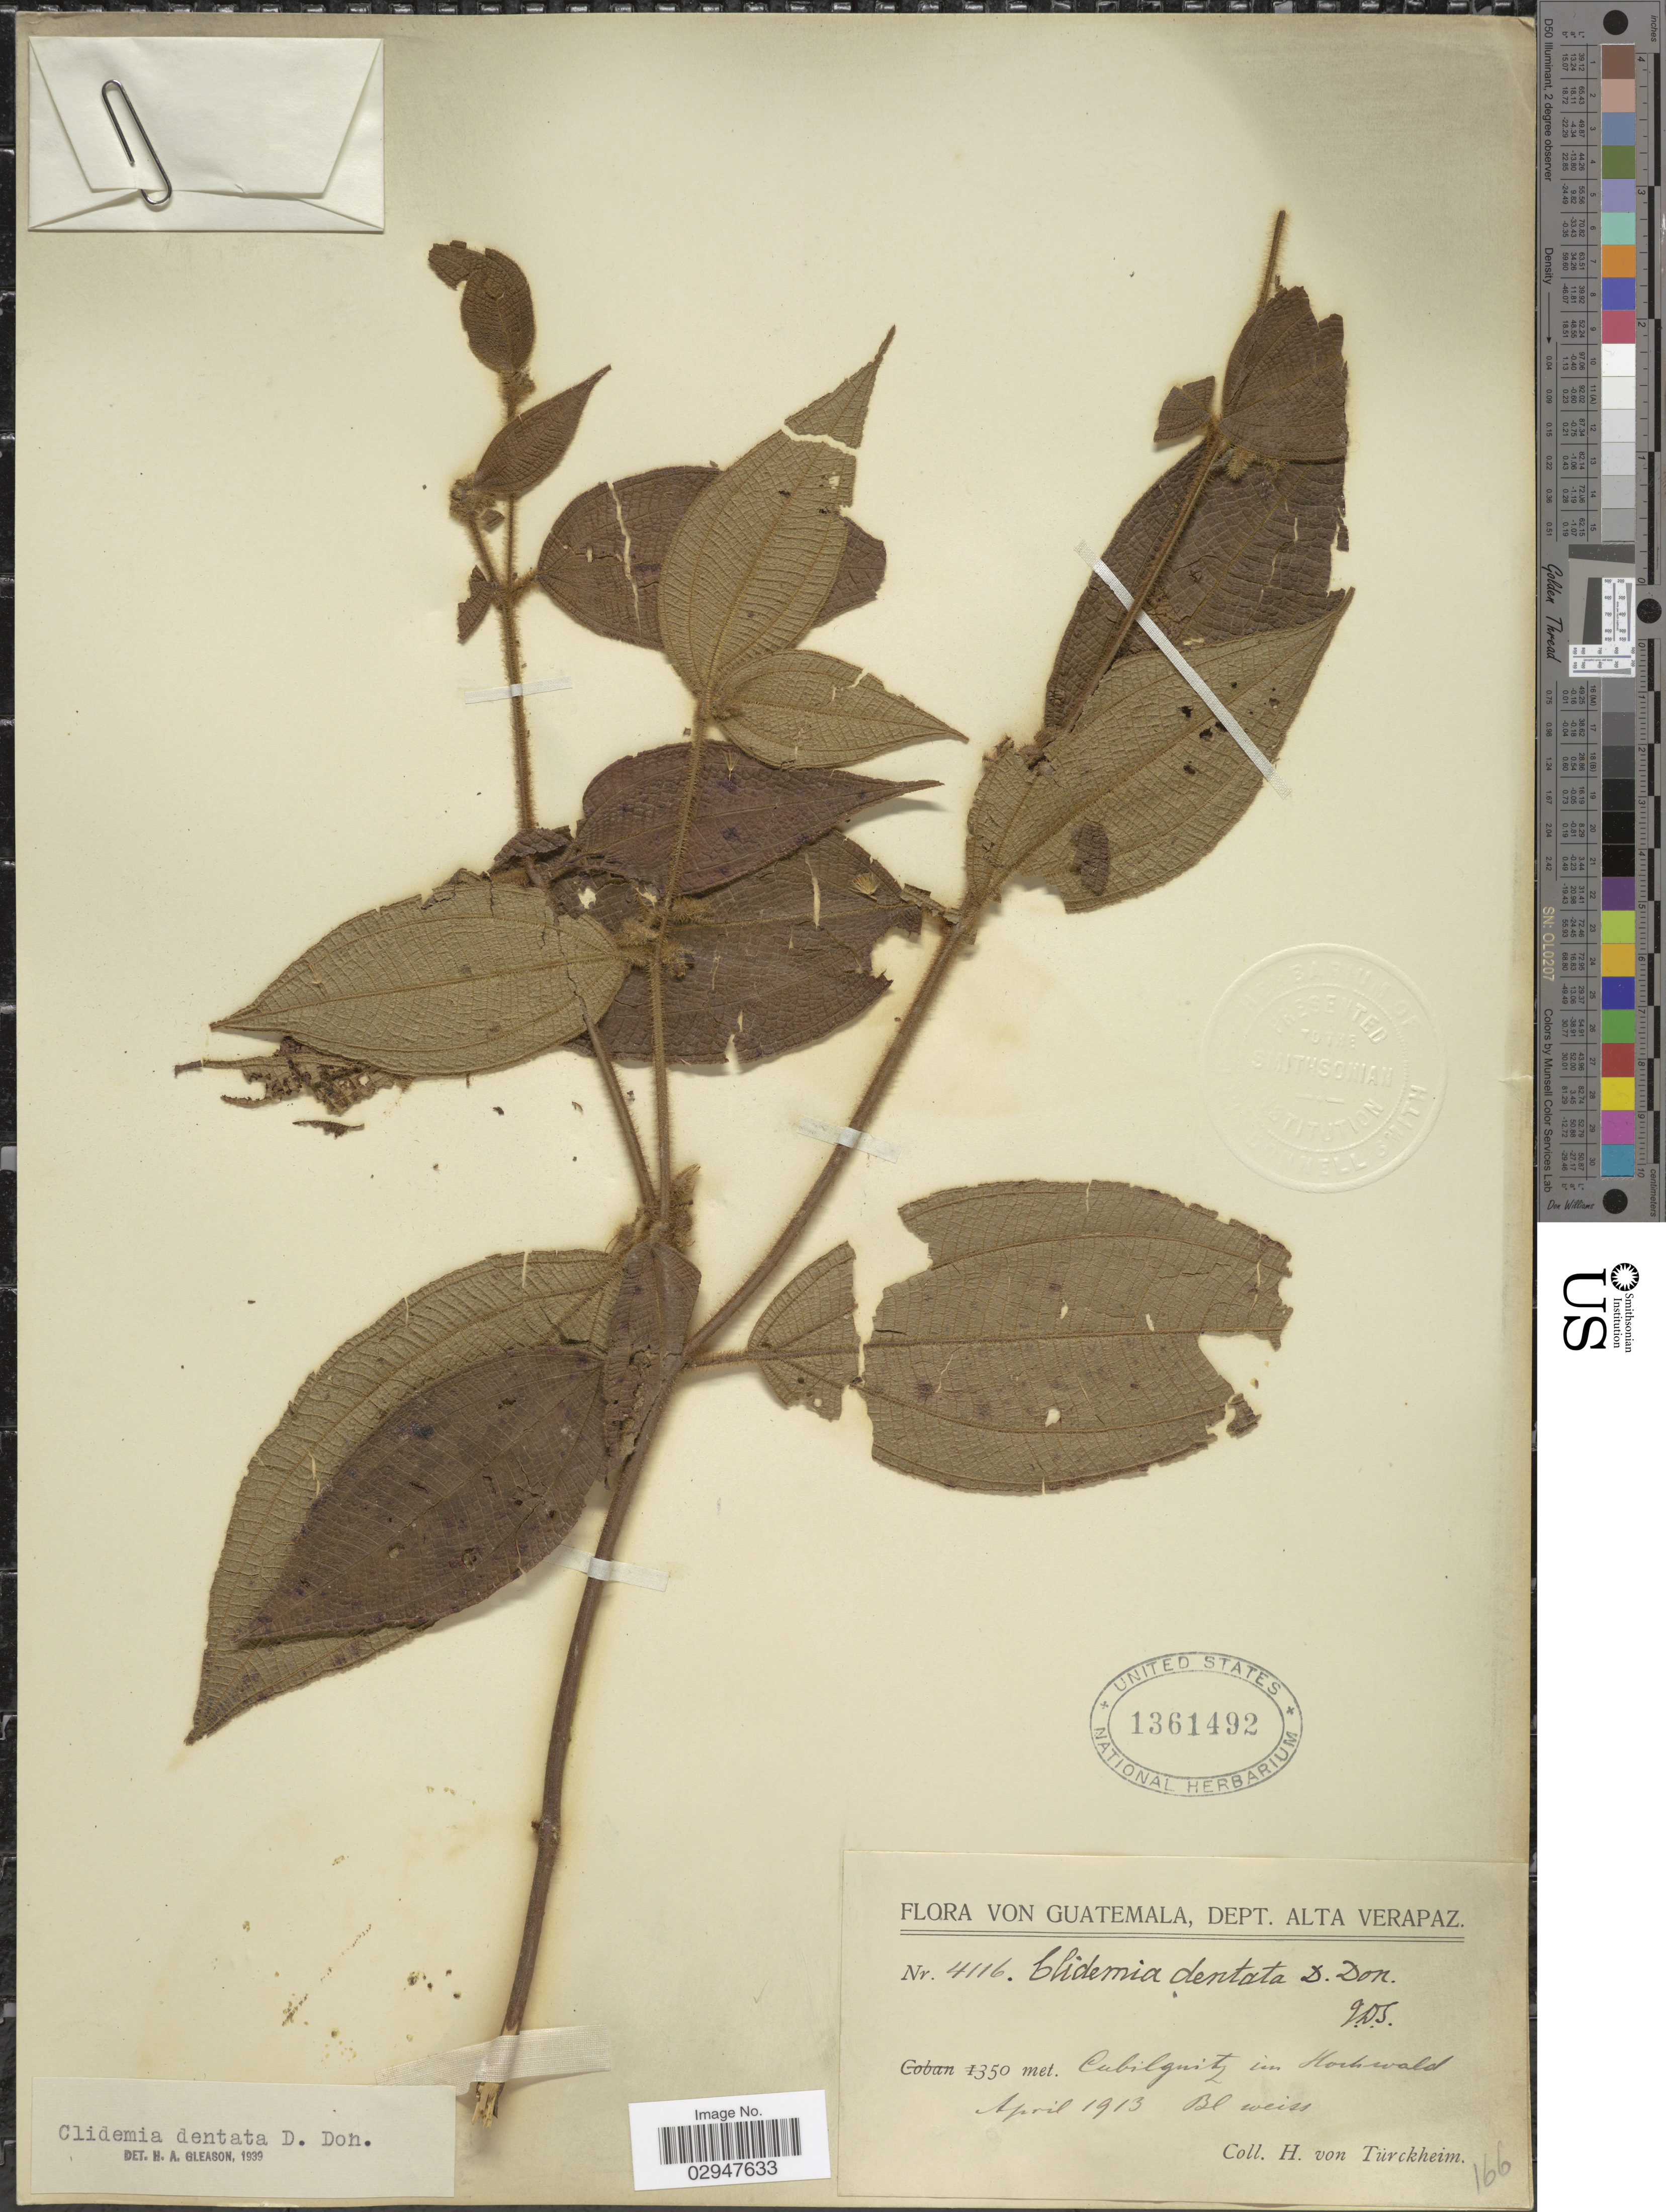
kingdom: Plantae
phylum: Tracheophyta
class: Magnoliopsida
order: Myrtales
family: Melastomataceae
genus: Clidemia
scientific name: Clidemia dentata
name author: D. Don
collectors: H. von Türckheim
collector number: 4116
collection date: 1913-04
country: Guatemala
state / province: Alta Verapaz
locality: Dept. Alta Verapaz. Cubilquitz im Hochwald.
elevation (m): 350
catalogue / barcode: US 1361492